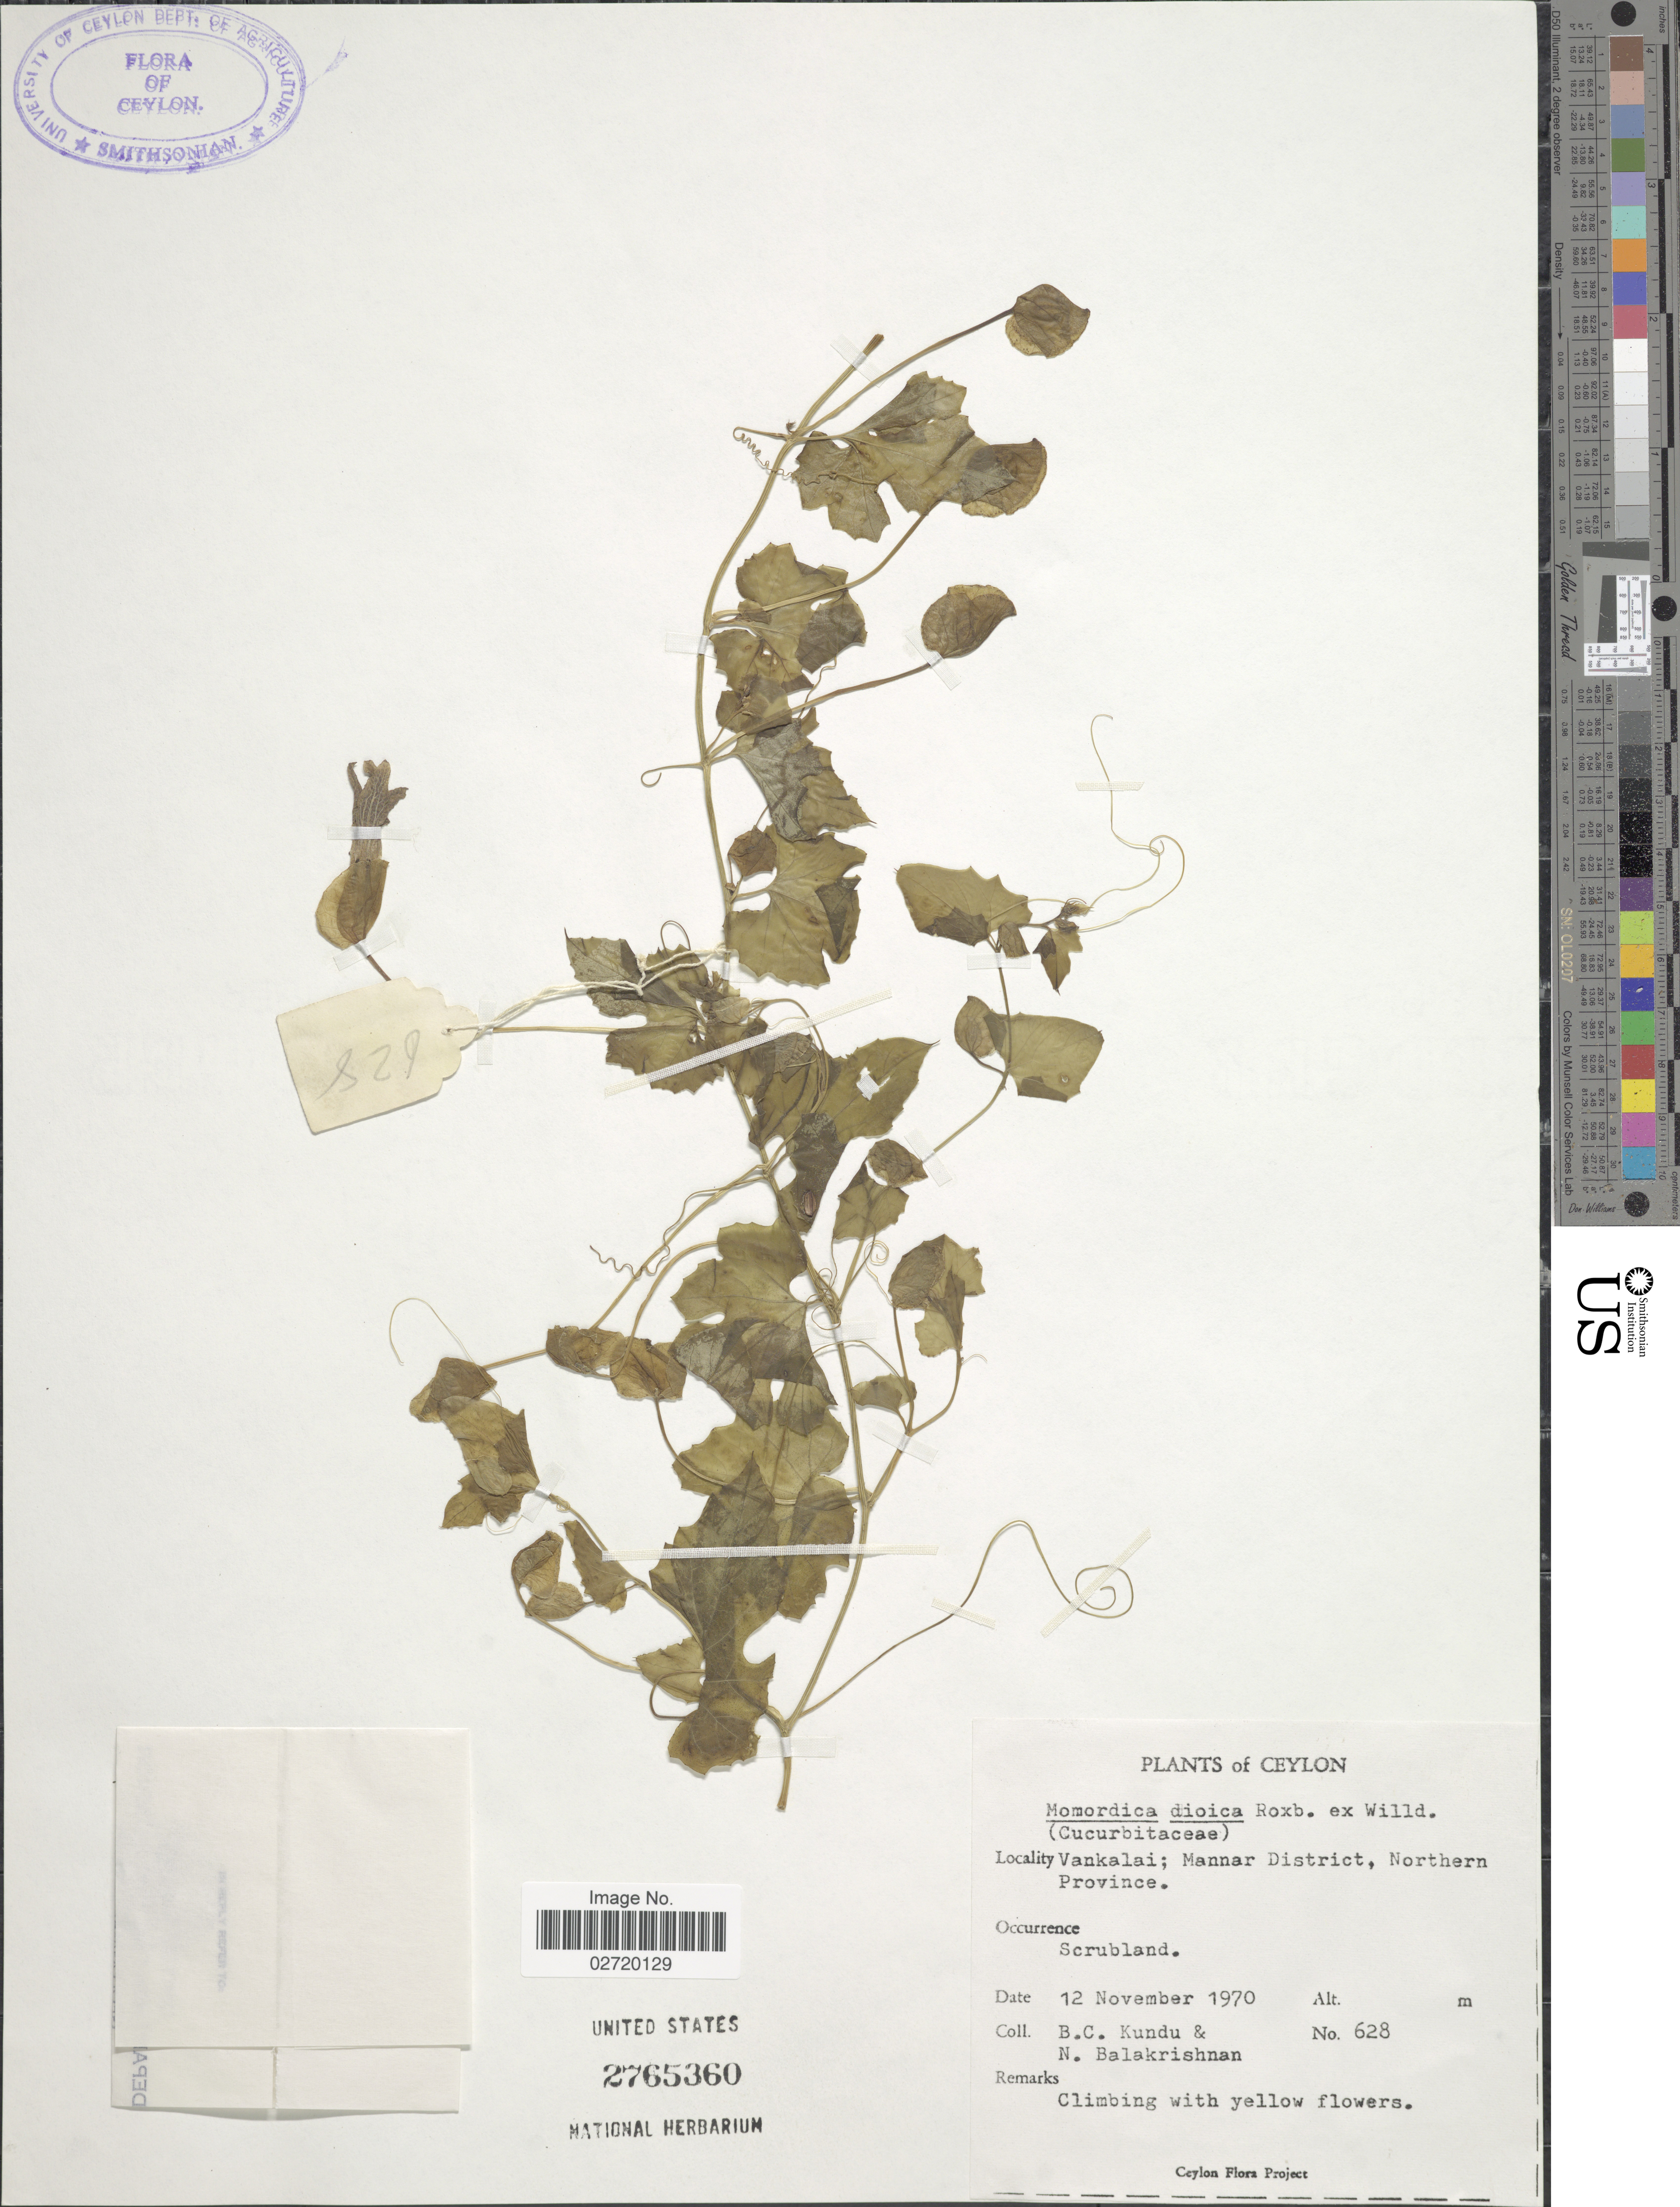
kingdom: Plantae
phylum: Tracheophyta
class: Magnoliopsida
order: Cucurbitales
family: Cucurbitaceae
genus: Momordica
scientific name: Momordica dioica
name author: Roxb. ex Willd.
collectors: B. C. Kundu & N. Balakrishnan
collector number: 628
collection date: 1970-11-12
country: Sri Lanka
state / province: Northern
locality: Ceylon, Vankalai; Mannar District, Northern Province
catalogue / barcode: US 2765360